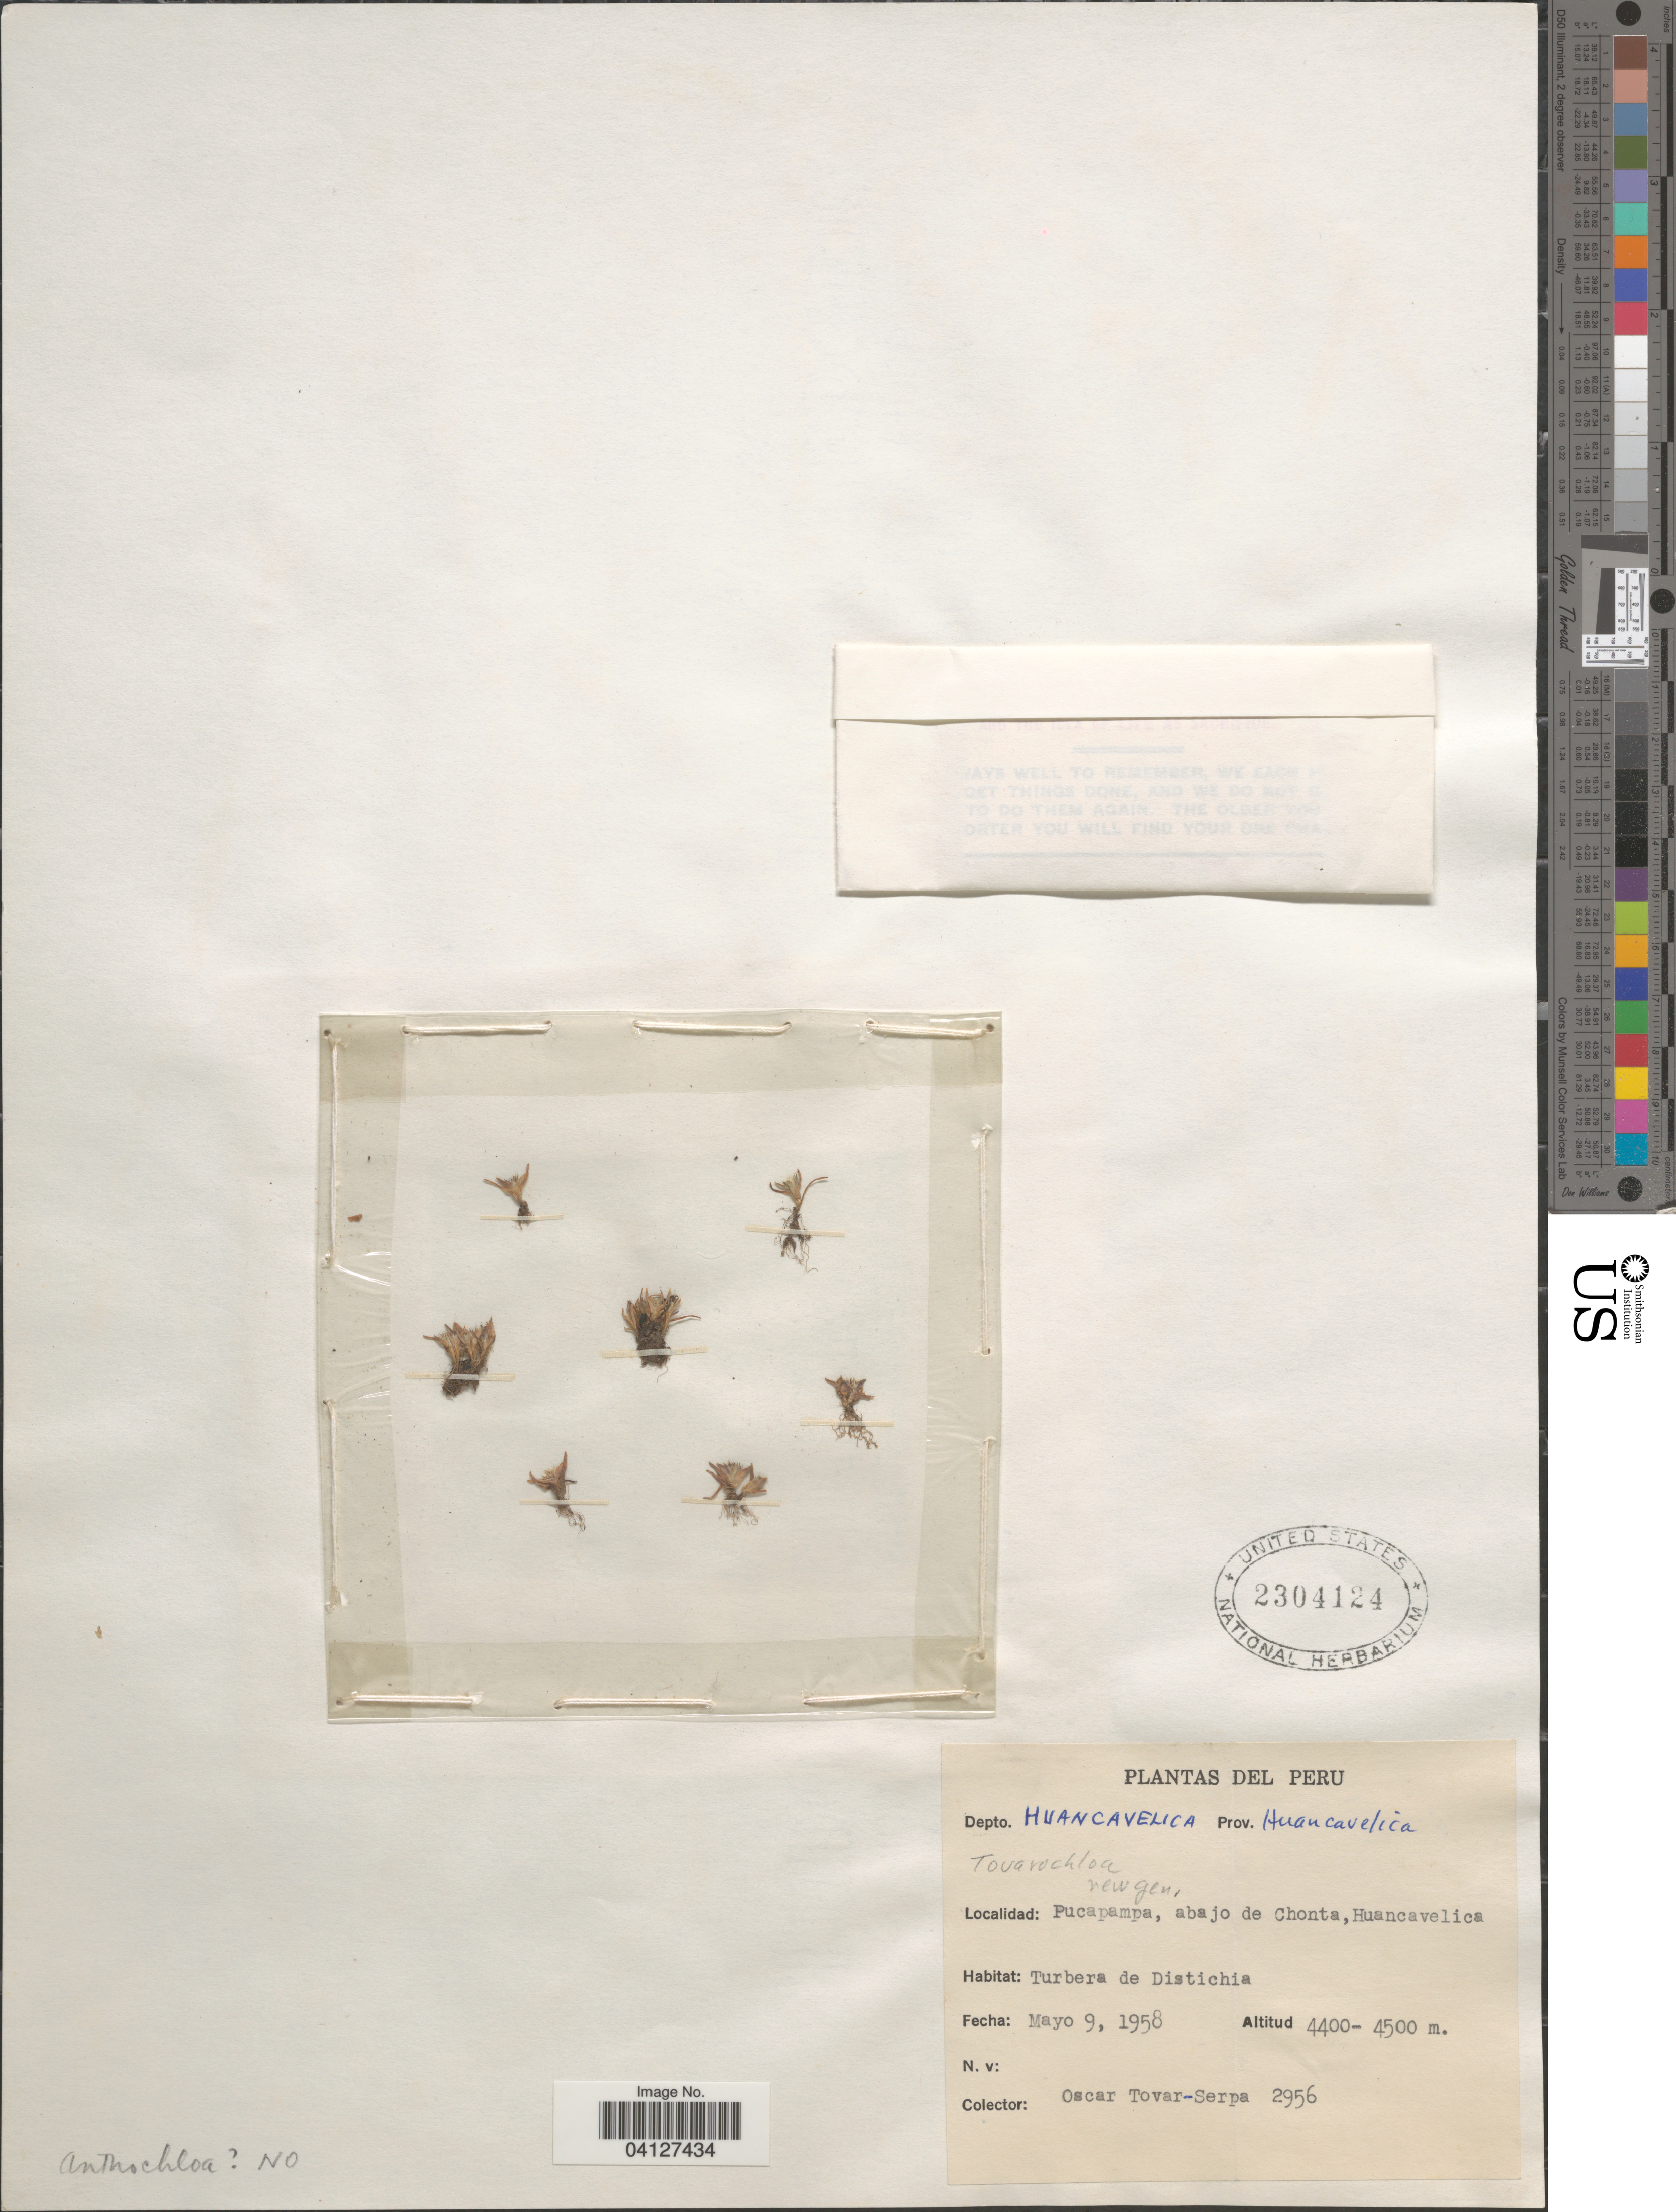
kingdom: Plantae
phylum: Tracheophyta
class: Liliopsida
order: Poales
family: Poaceae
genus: Poa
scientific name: Poa apiculata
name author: Refulio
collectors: Ó. Tovar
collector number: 2956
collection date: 1958-05-09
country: Peru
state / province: Huancavelica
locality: Pucapampa, abajo de Chonta.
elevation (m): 4400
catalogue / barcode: US 2304124